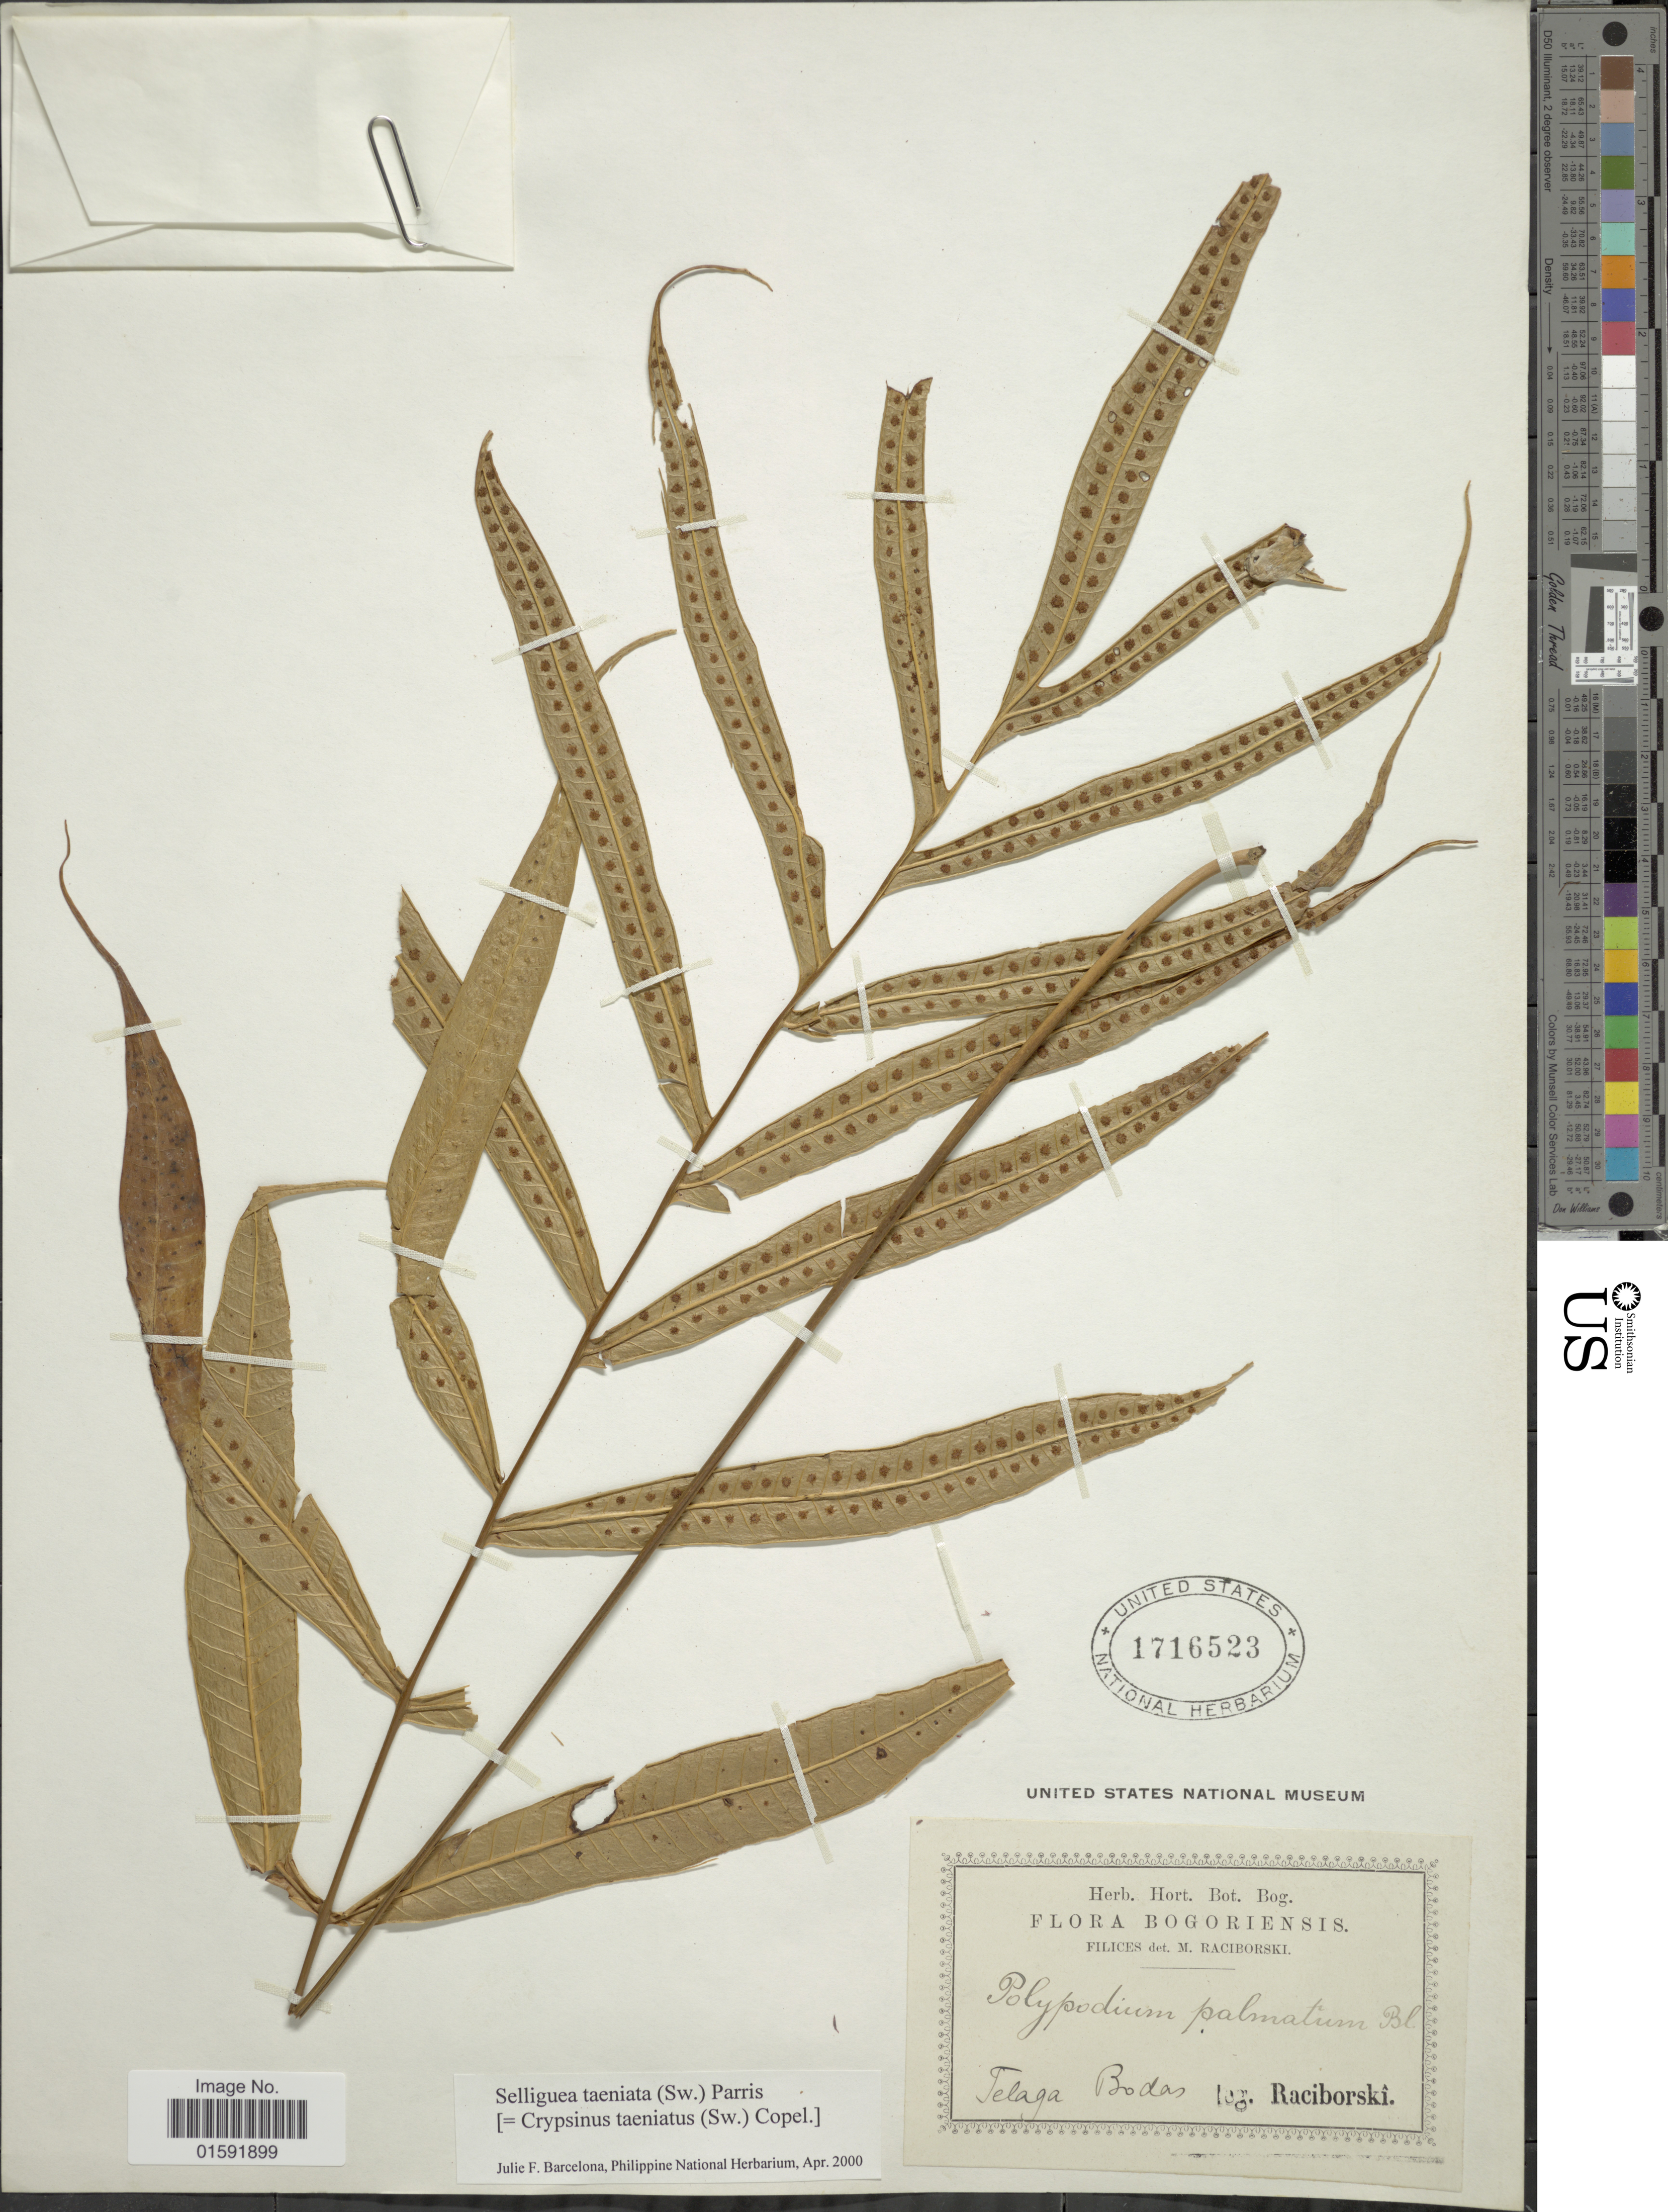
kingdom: Plantae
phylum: Tracheophyta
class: Polypodiopsida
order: Polypodiales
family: Polypodiaceae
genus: Selliguea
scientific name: Selliguea taeniata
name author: Parris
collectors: Raciborski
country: Indonesia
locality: Telagas, Bodas, Bogoriensis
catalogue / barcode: US 1716523